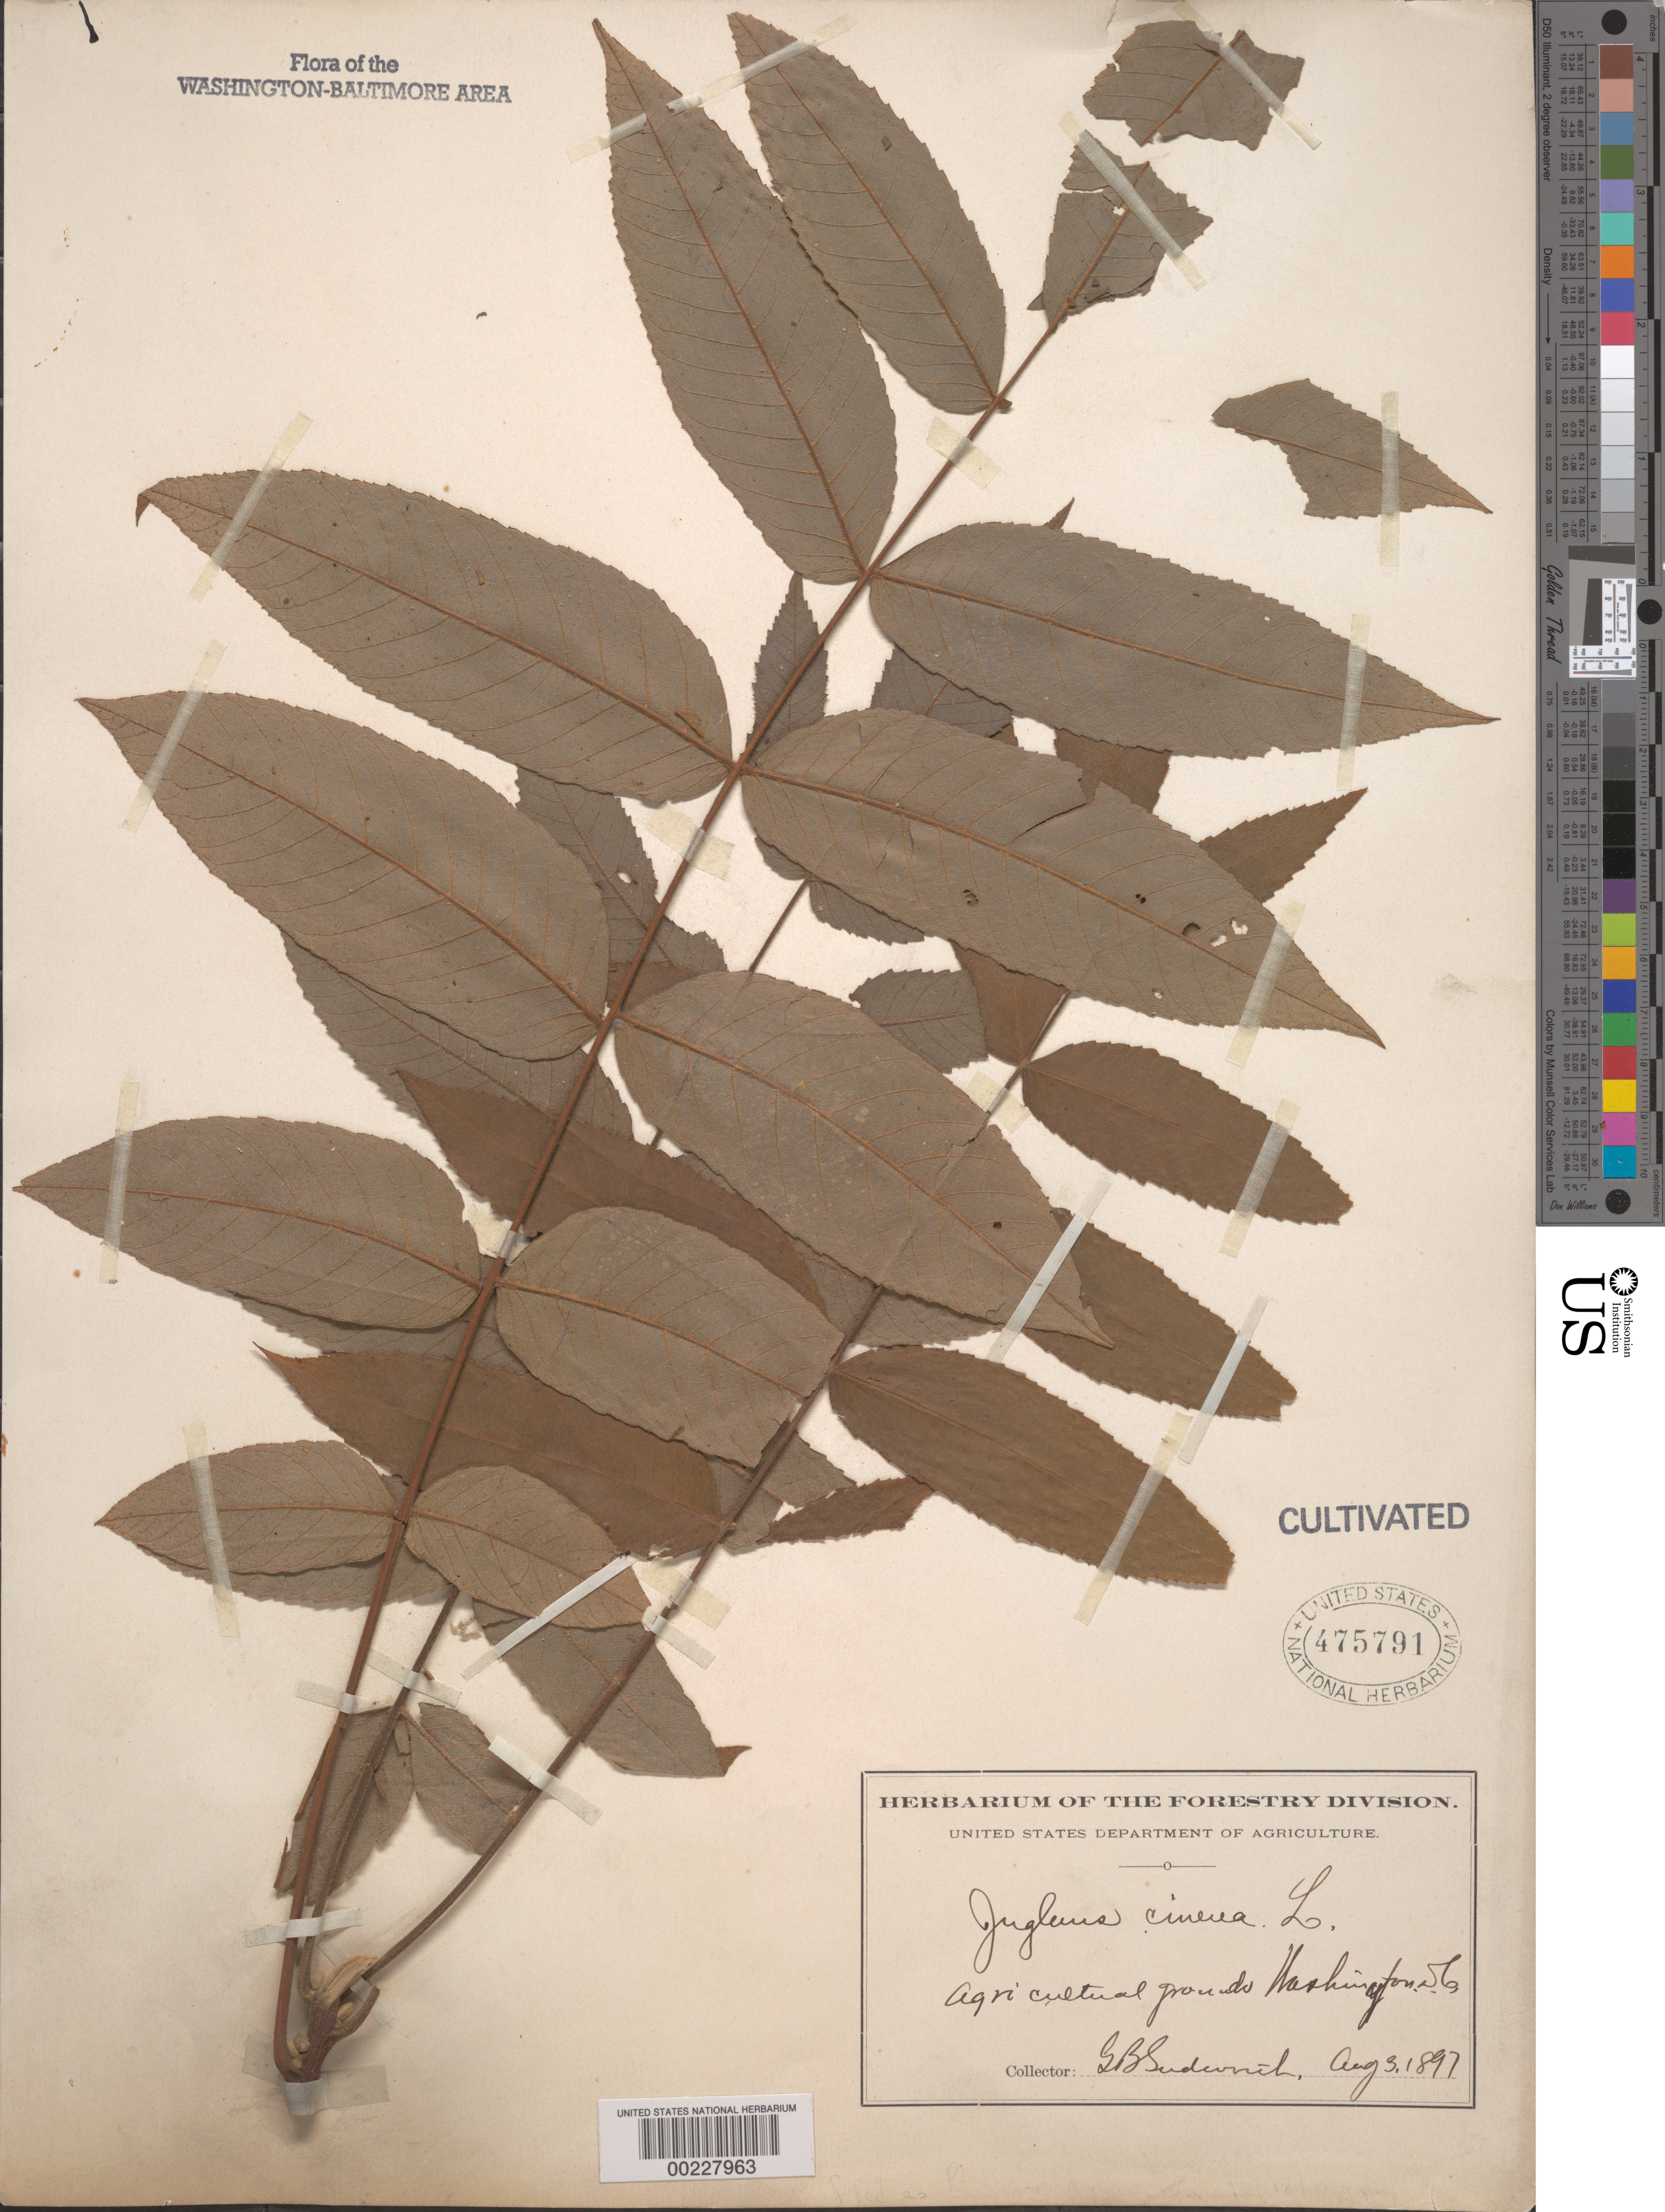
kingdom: Plantae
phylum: Tracheophyta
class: Magnoliopsida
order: Fagales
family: Juglandaceae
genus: Juglans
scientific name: Juglans cinerea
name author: L.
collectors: G. B. Sudworth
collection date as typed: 03 Aug 1897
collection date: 1897-08-03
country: United States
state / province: District of Columbia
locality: Agricultural grounds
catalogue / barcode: US 475791